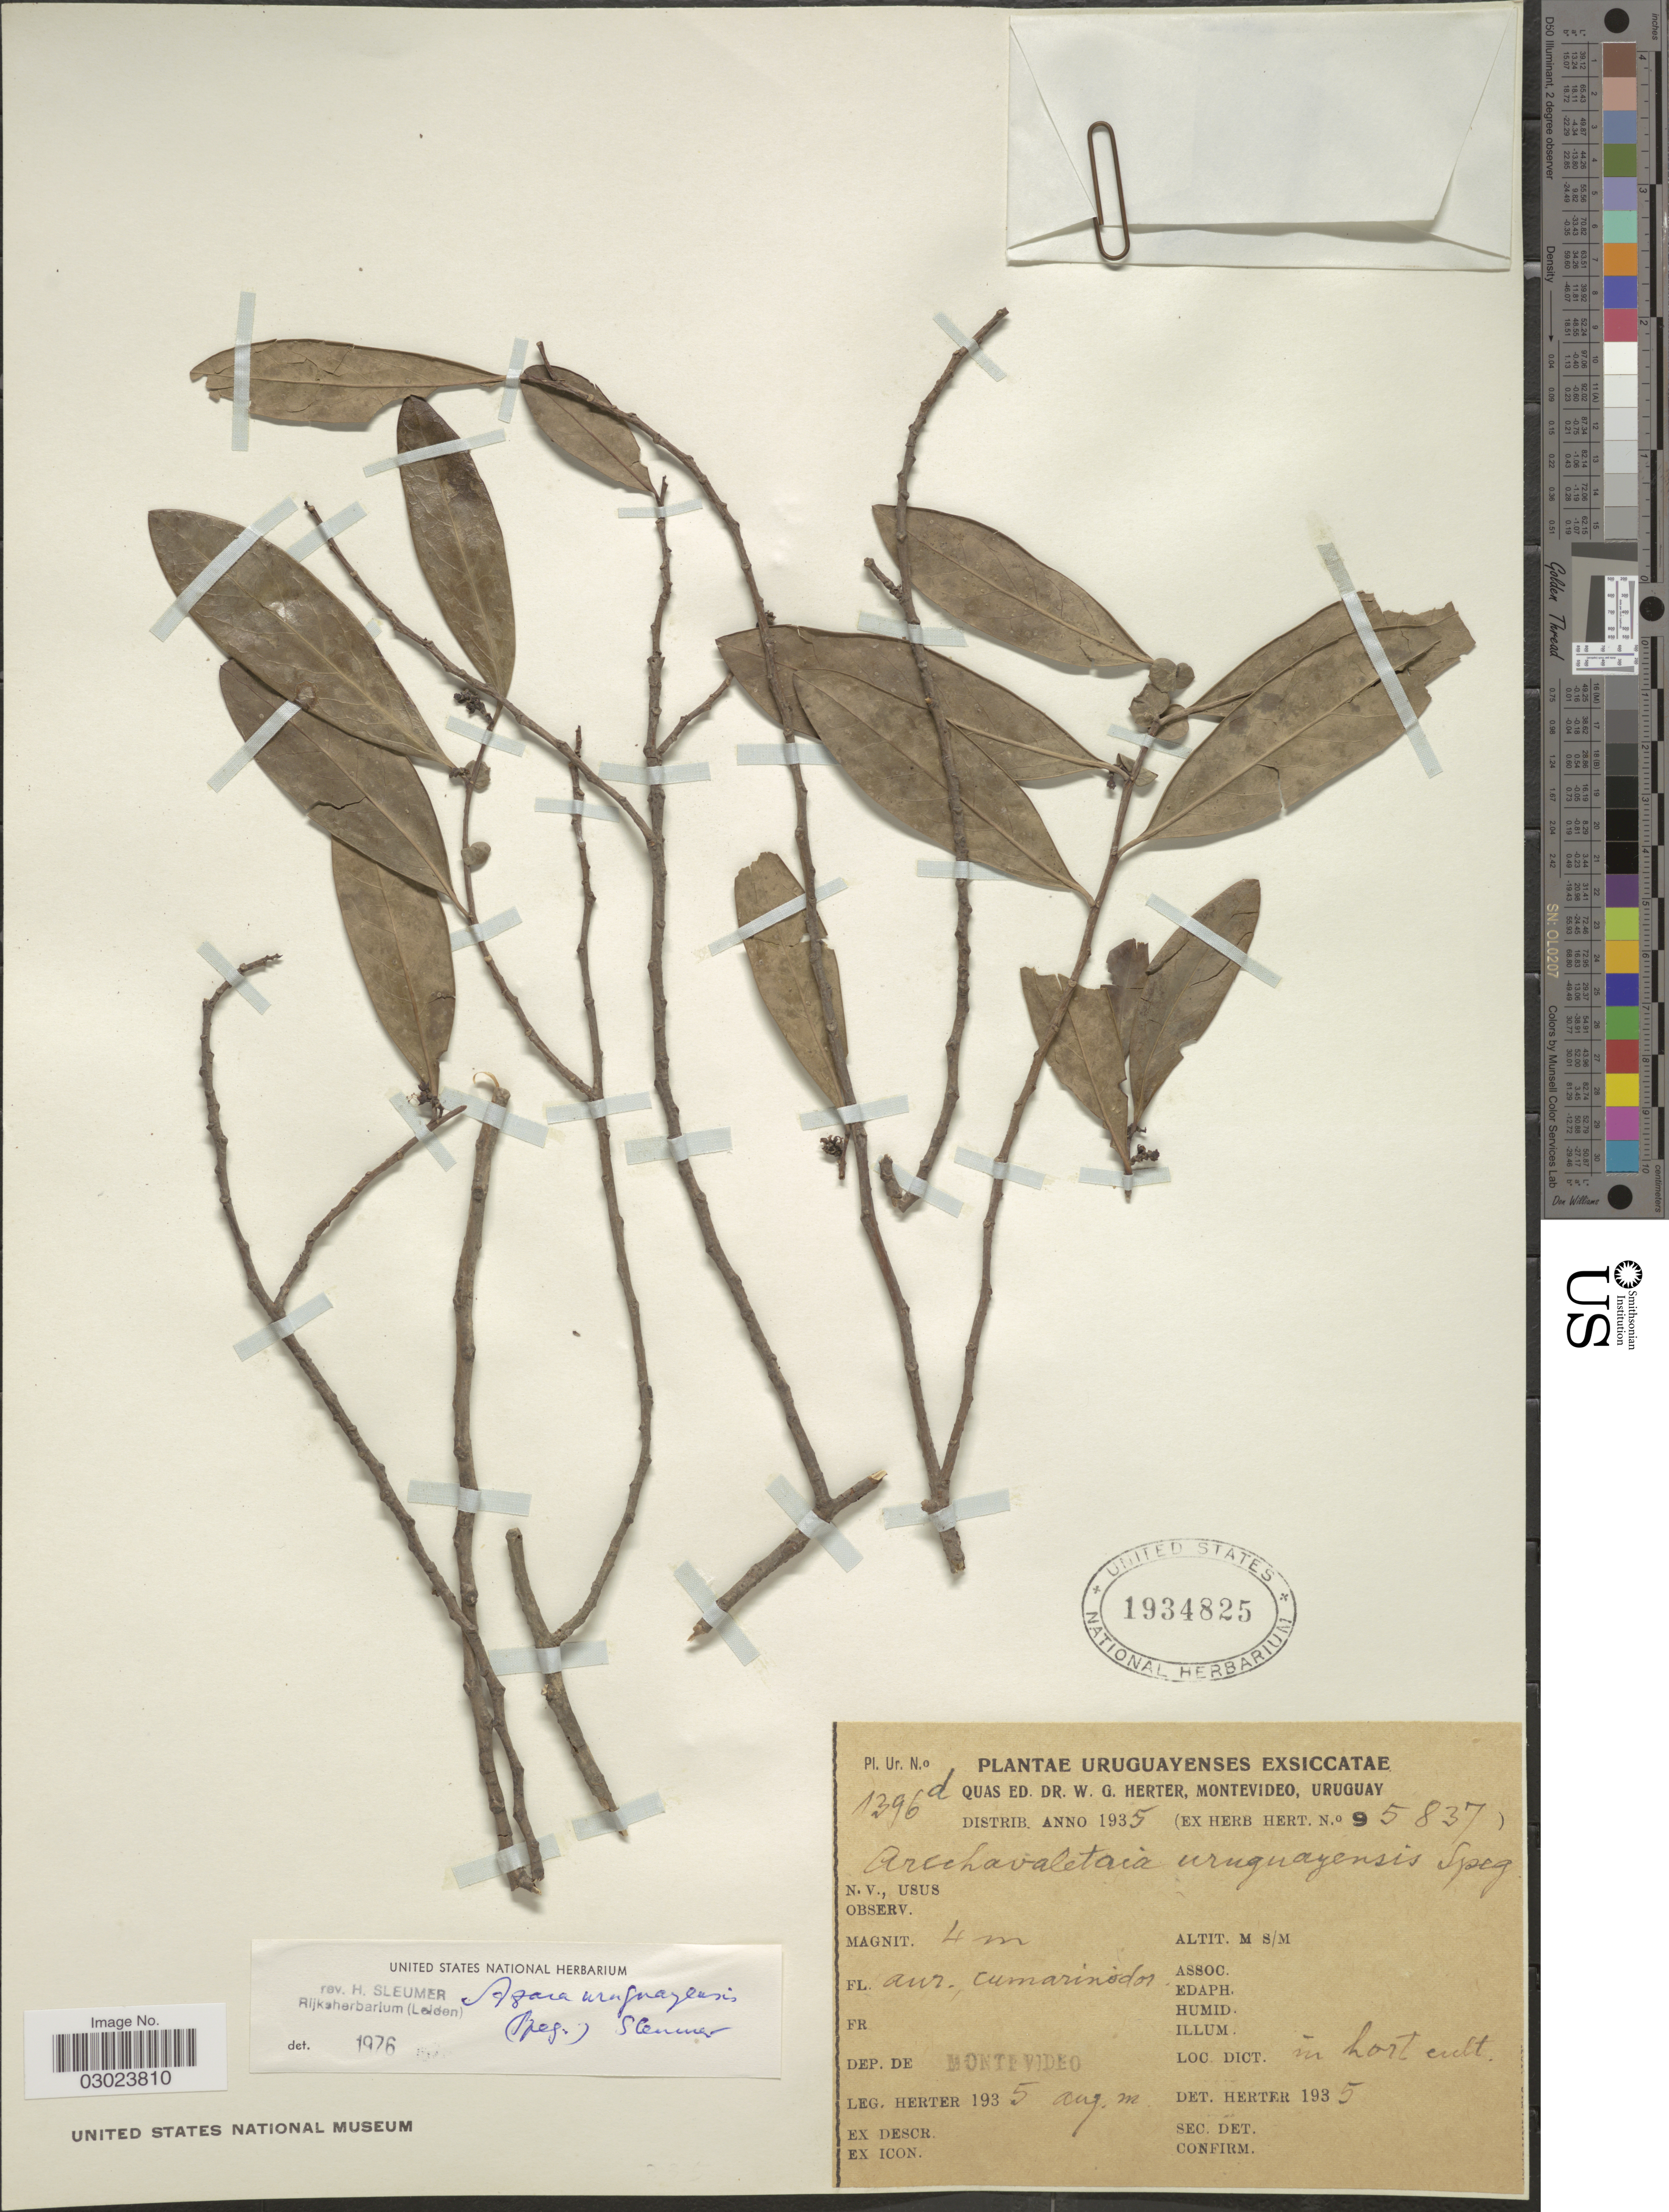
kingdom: Plantae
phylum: Tracheophyta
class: Magnoliopsida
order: Malpighiales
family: Salicaceae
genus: Azara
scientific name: Azara uruguayensis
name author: (Speg.) Sleumer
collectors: Herter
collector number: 5837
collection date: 1935-08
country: Uruguay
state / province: Montevideo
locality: Dep. de Montevideo in hort, cult.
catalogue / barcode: US 1934825